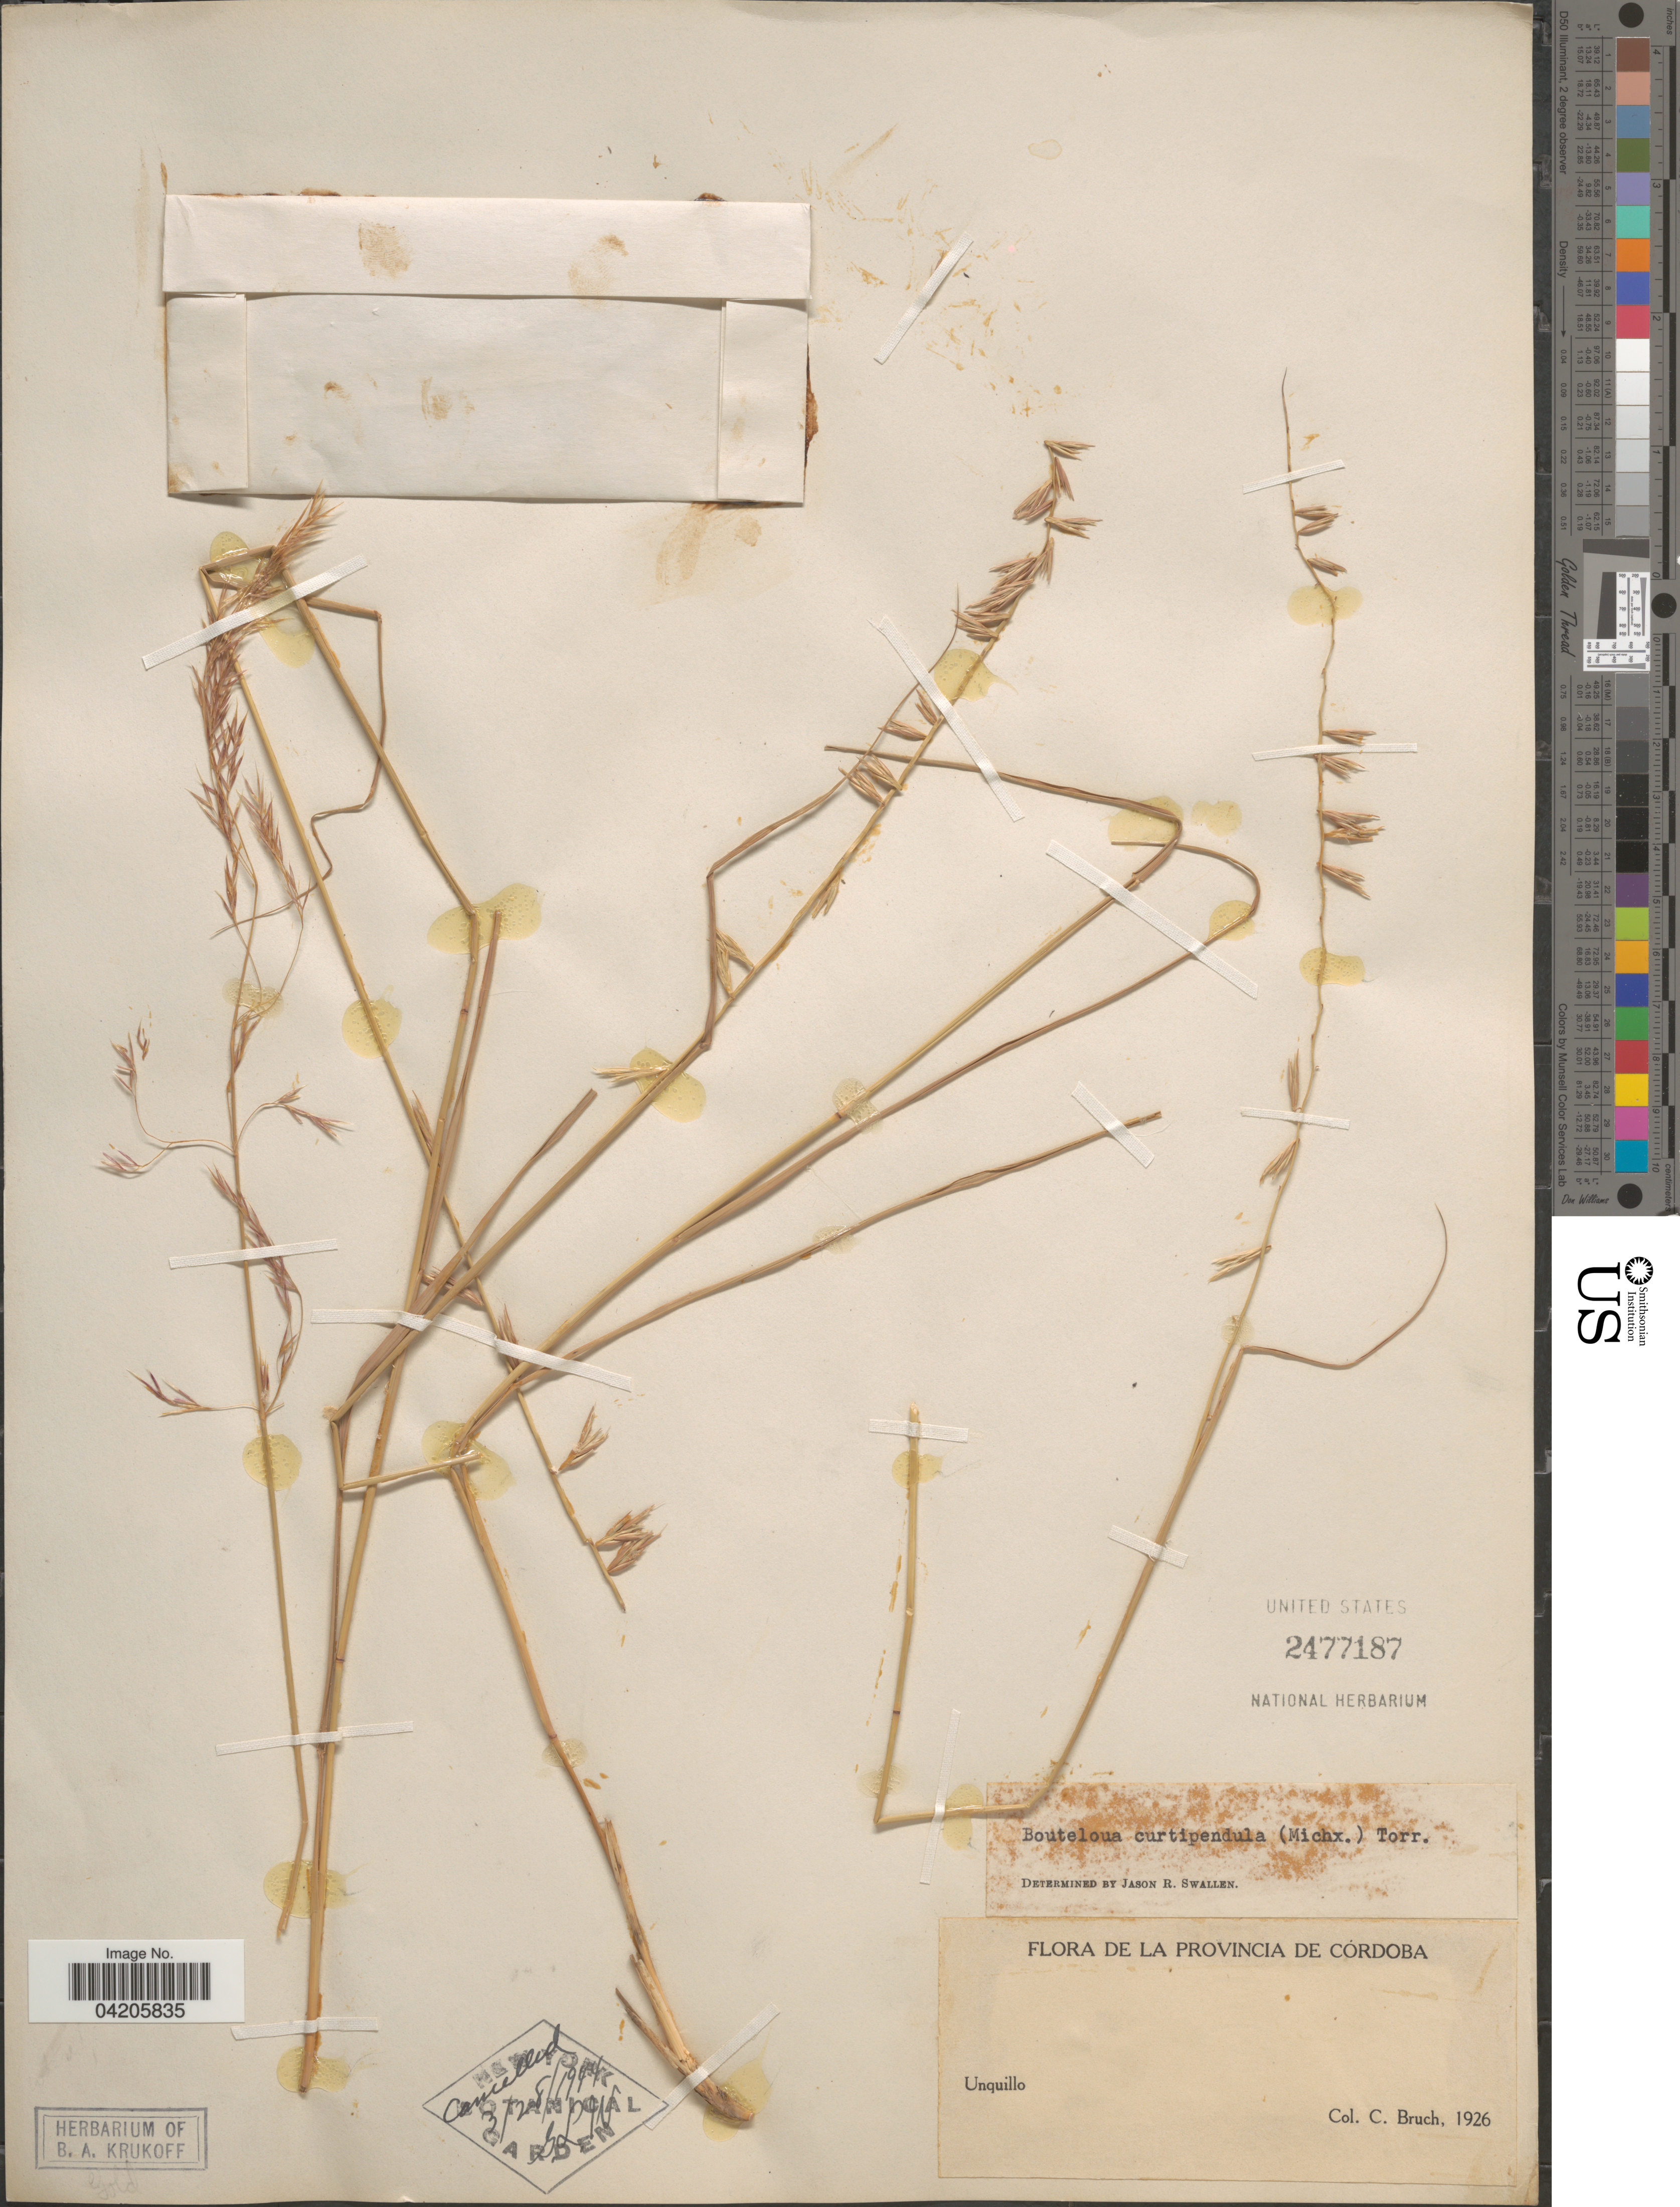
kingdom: Plantae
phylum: Tracheophyta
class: Liliopsida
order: Poales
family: Poaceae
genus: Bouteloua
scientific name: Bouteloua curtipendula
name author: (Michx.) Torr.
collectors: C. Bruch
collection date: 1926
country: Argentina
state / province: Cordoba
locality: Unquillo.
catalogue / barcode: US 2477187